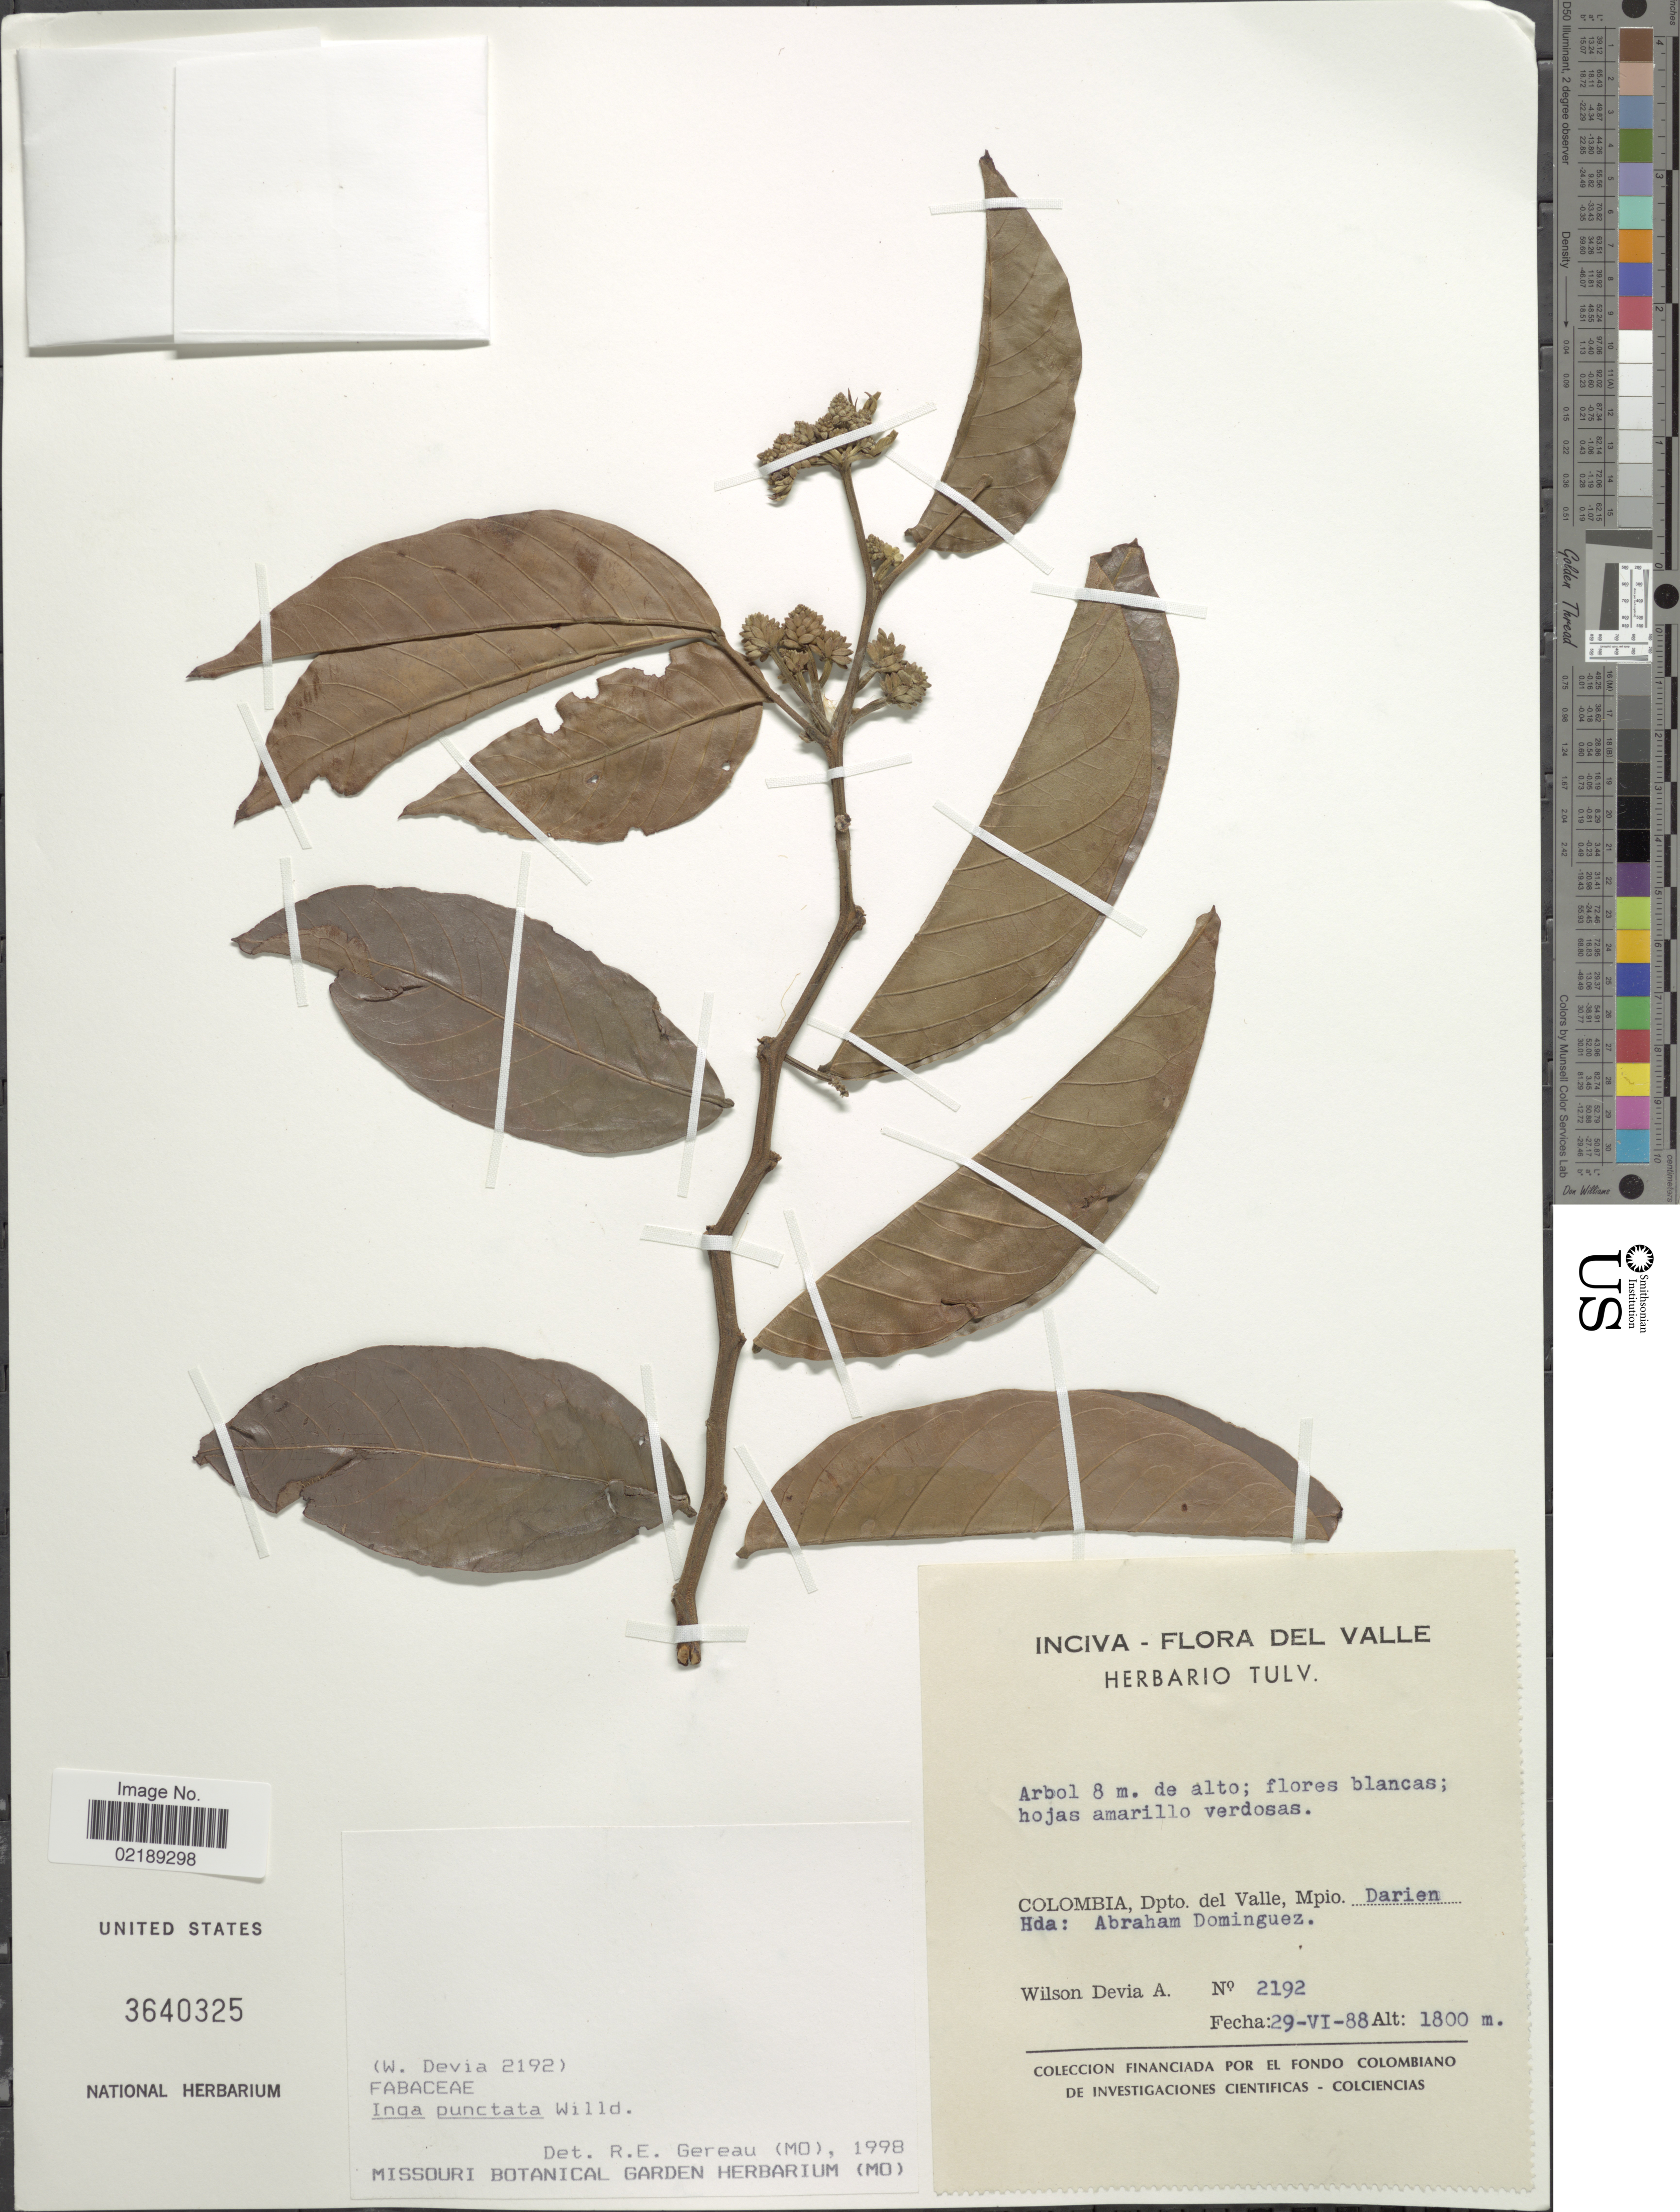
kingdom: Plantae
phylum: Tracheophyta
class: Magnoliopsida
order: Fabales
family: Fabaceae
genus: Inga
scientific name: Inga punctata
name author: Willd.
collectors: W. Devia A.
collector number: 2192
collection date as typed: Transcribed d/m/y: 29/6/88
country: Colombia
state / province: Valle del Cauca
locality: Valle, Mpio. Darien, Hda: Abraham Dominguez.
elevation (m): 1800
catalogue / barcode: US 3640325